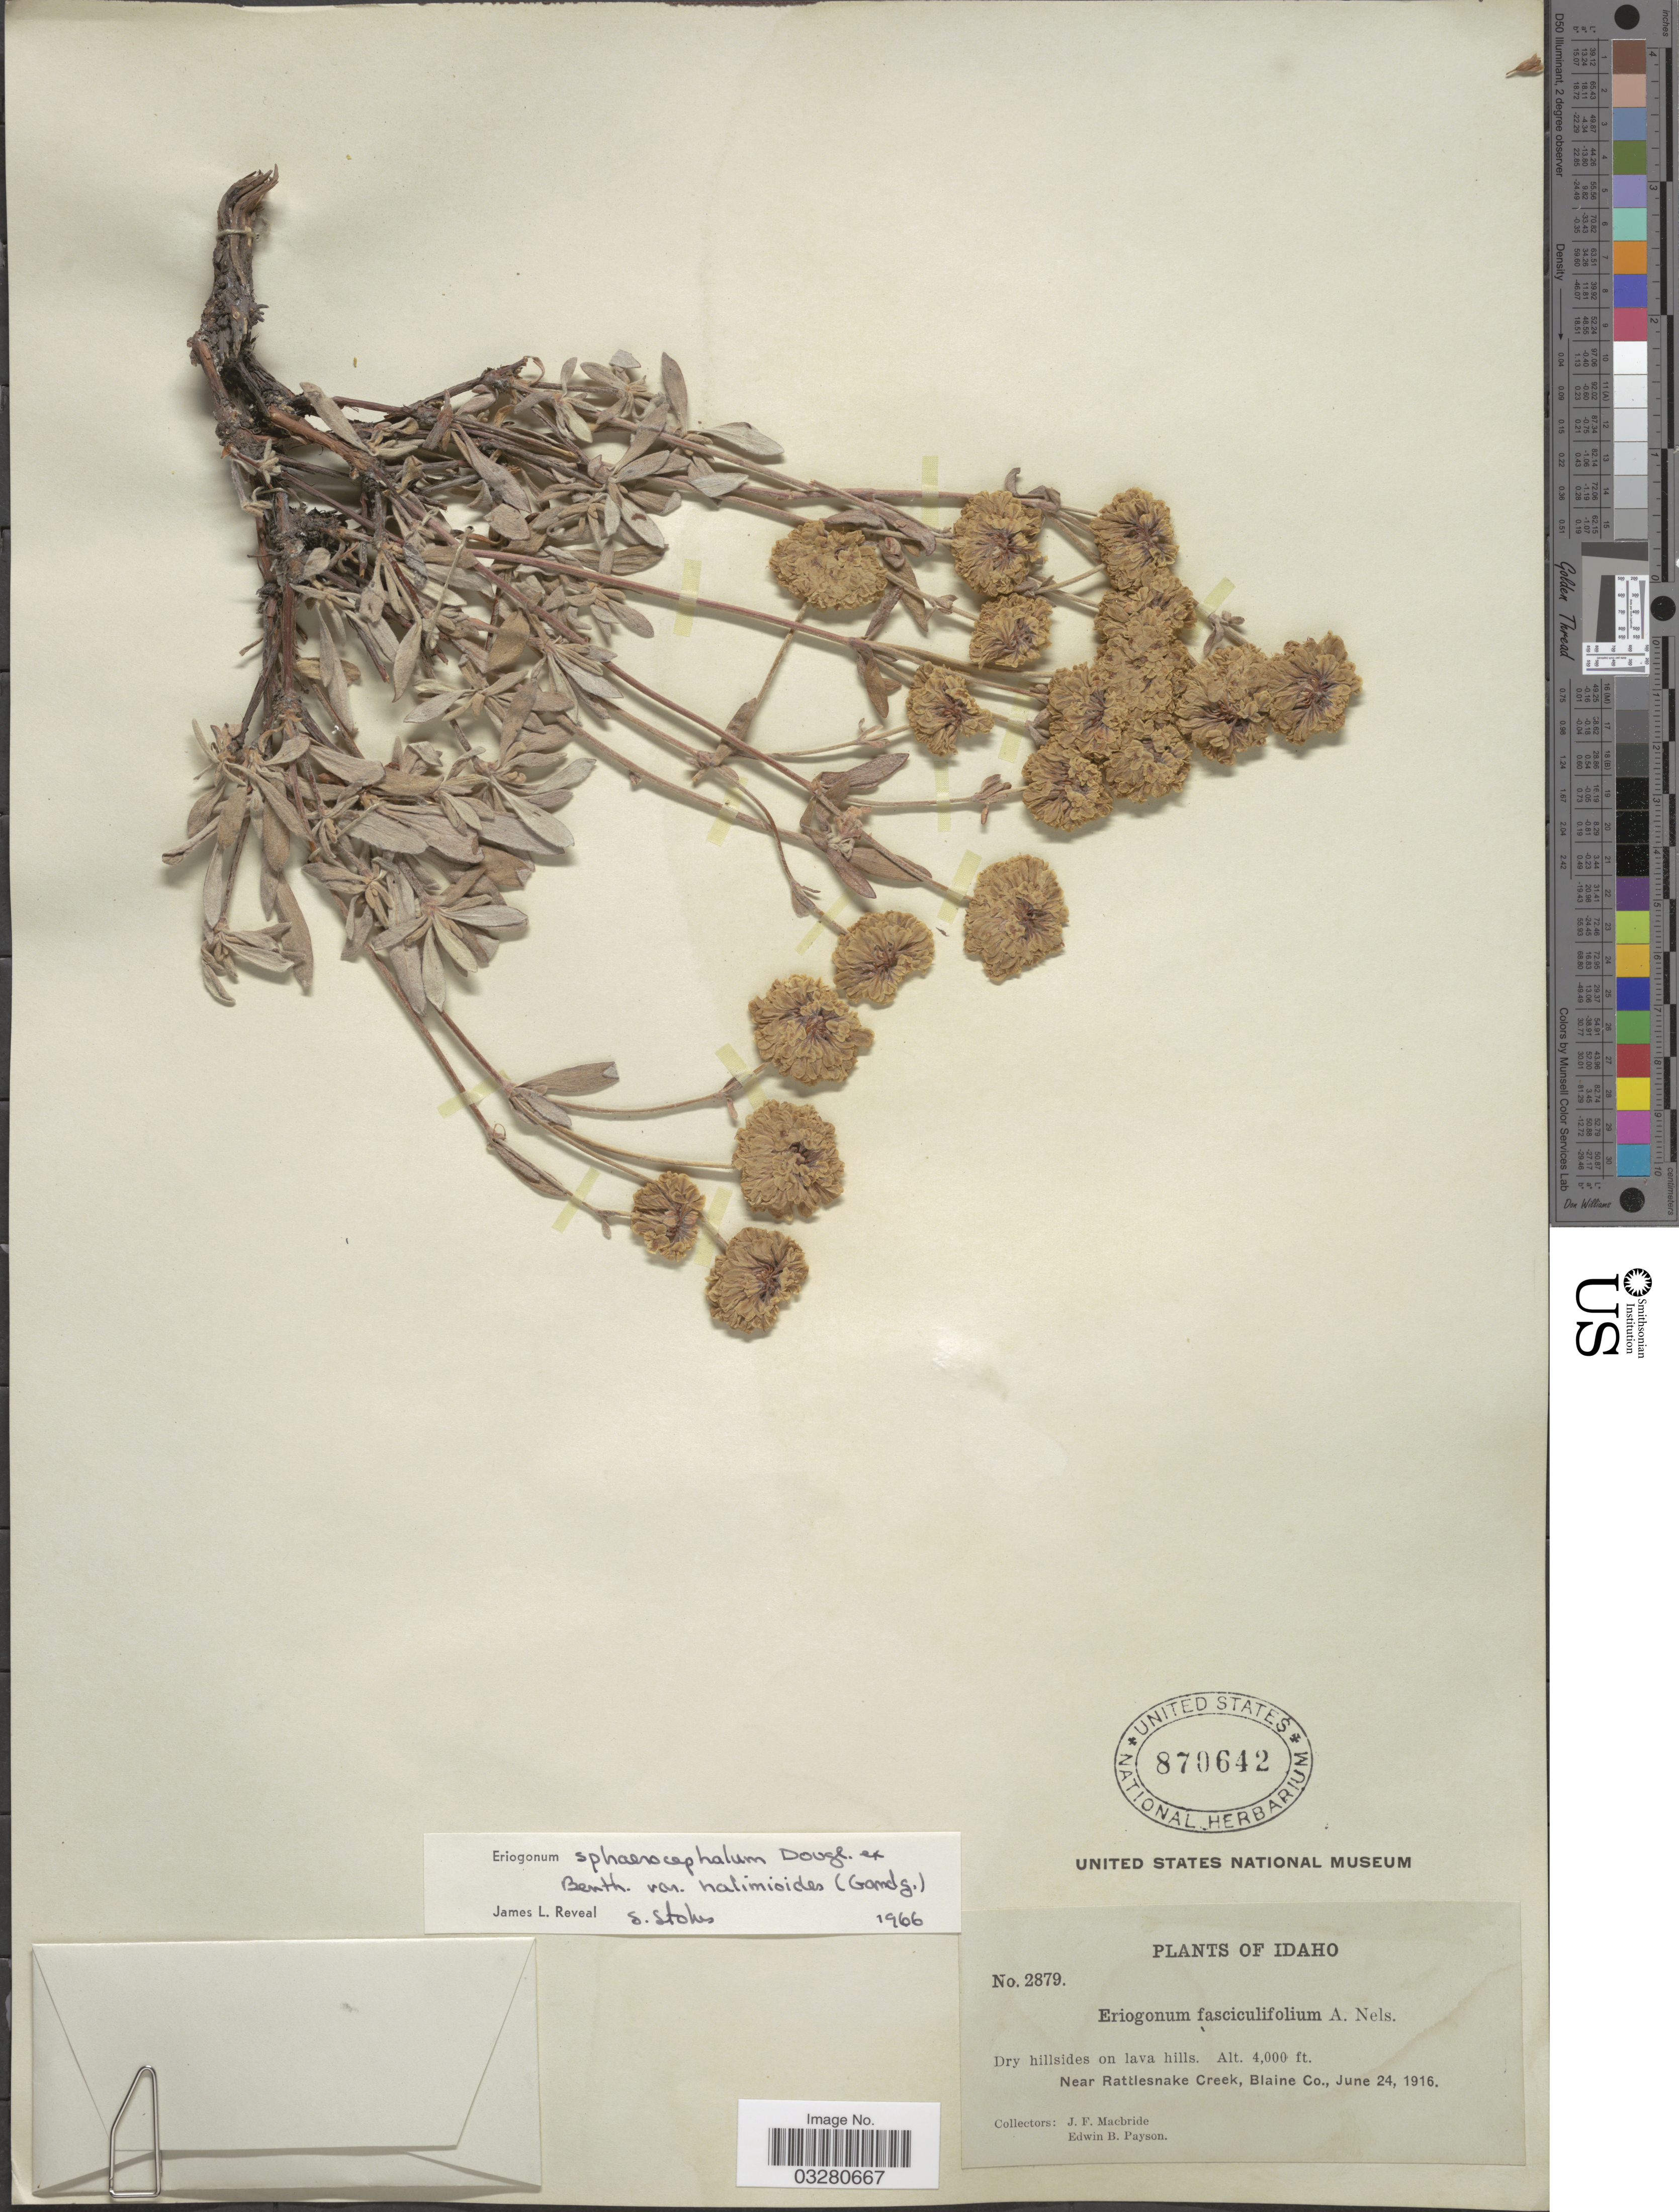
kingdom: Plantae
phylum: Tracheophyta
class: Magnoliopsida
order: Caryophyllales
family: Polygonaceae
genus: Eriogonum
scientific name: Eriogonum sphaerocephalum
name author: Benth. & Douglas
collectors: J. F. Macbride & E. B. Payson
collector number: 2879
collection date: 1916-06-24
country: United States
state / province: Idaho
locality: Near Rattlesnake Creek, Blaine Co.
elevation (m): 1219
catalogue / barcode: US 870642